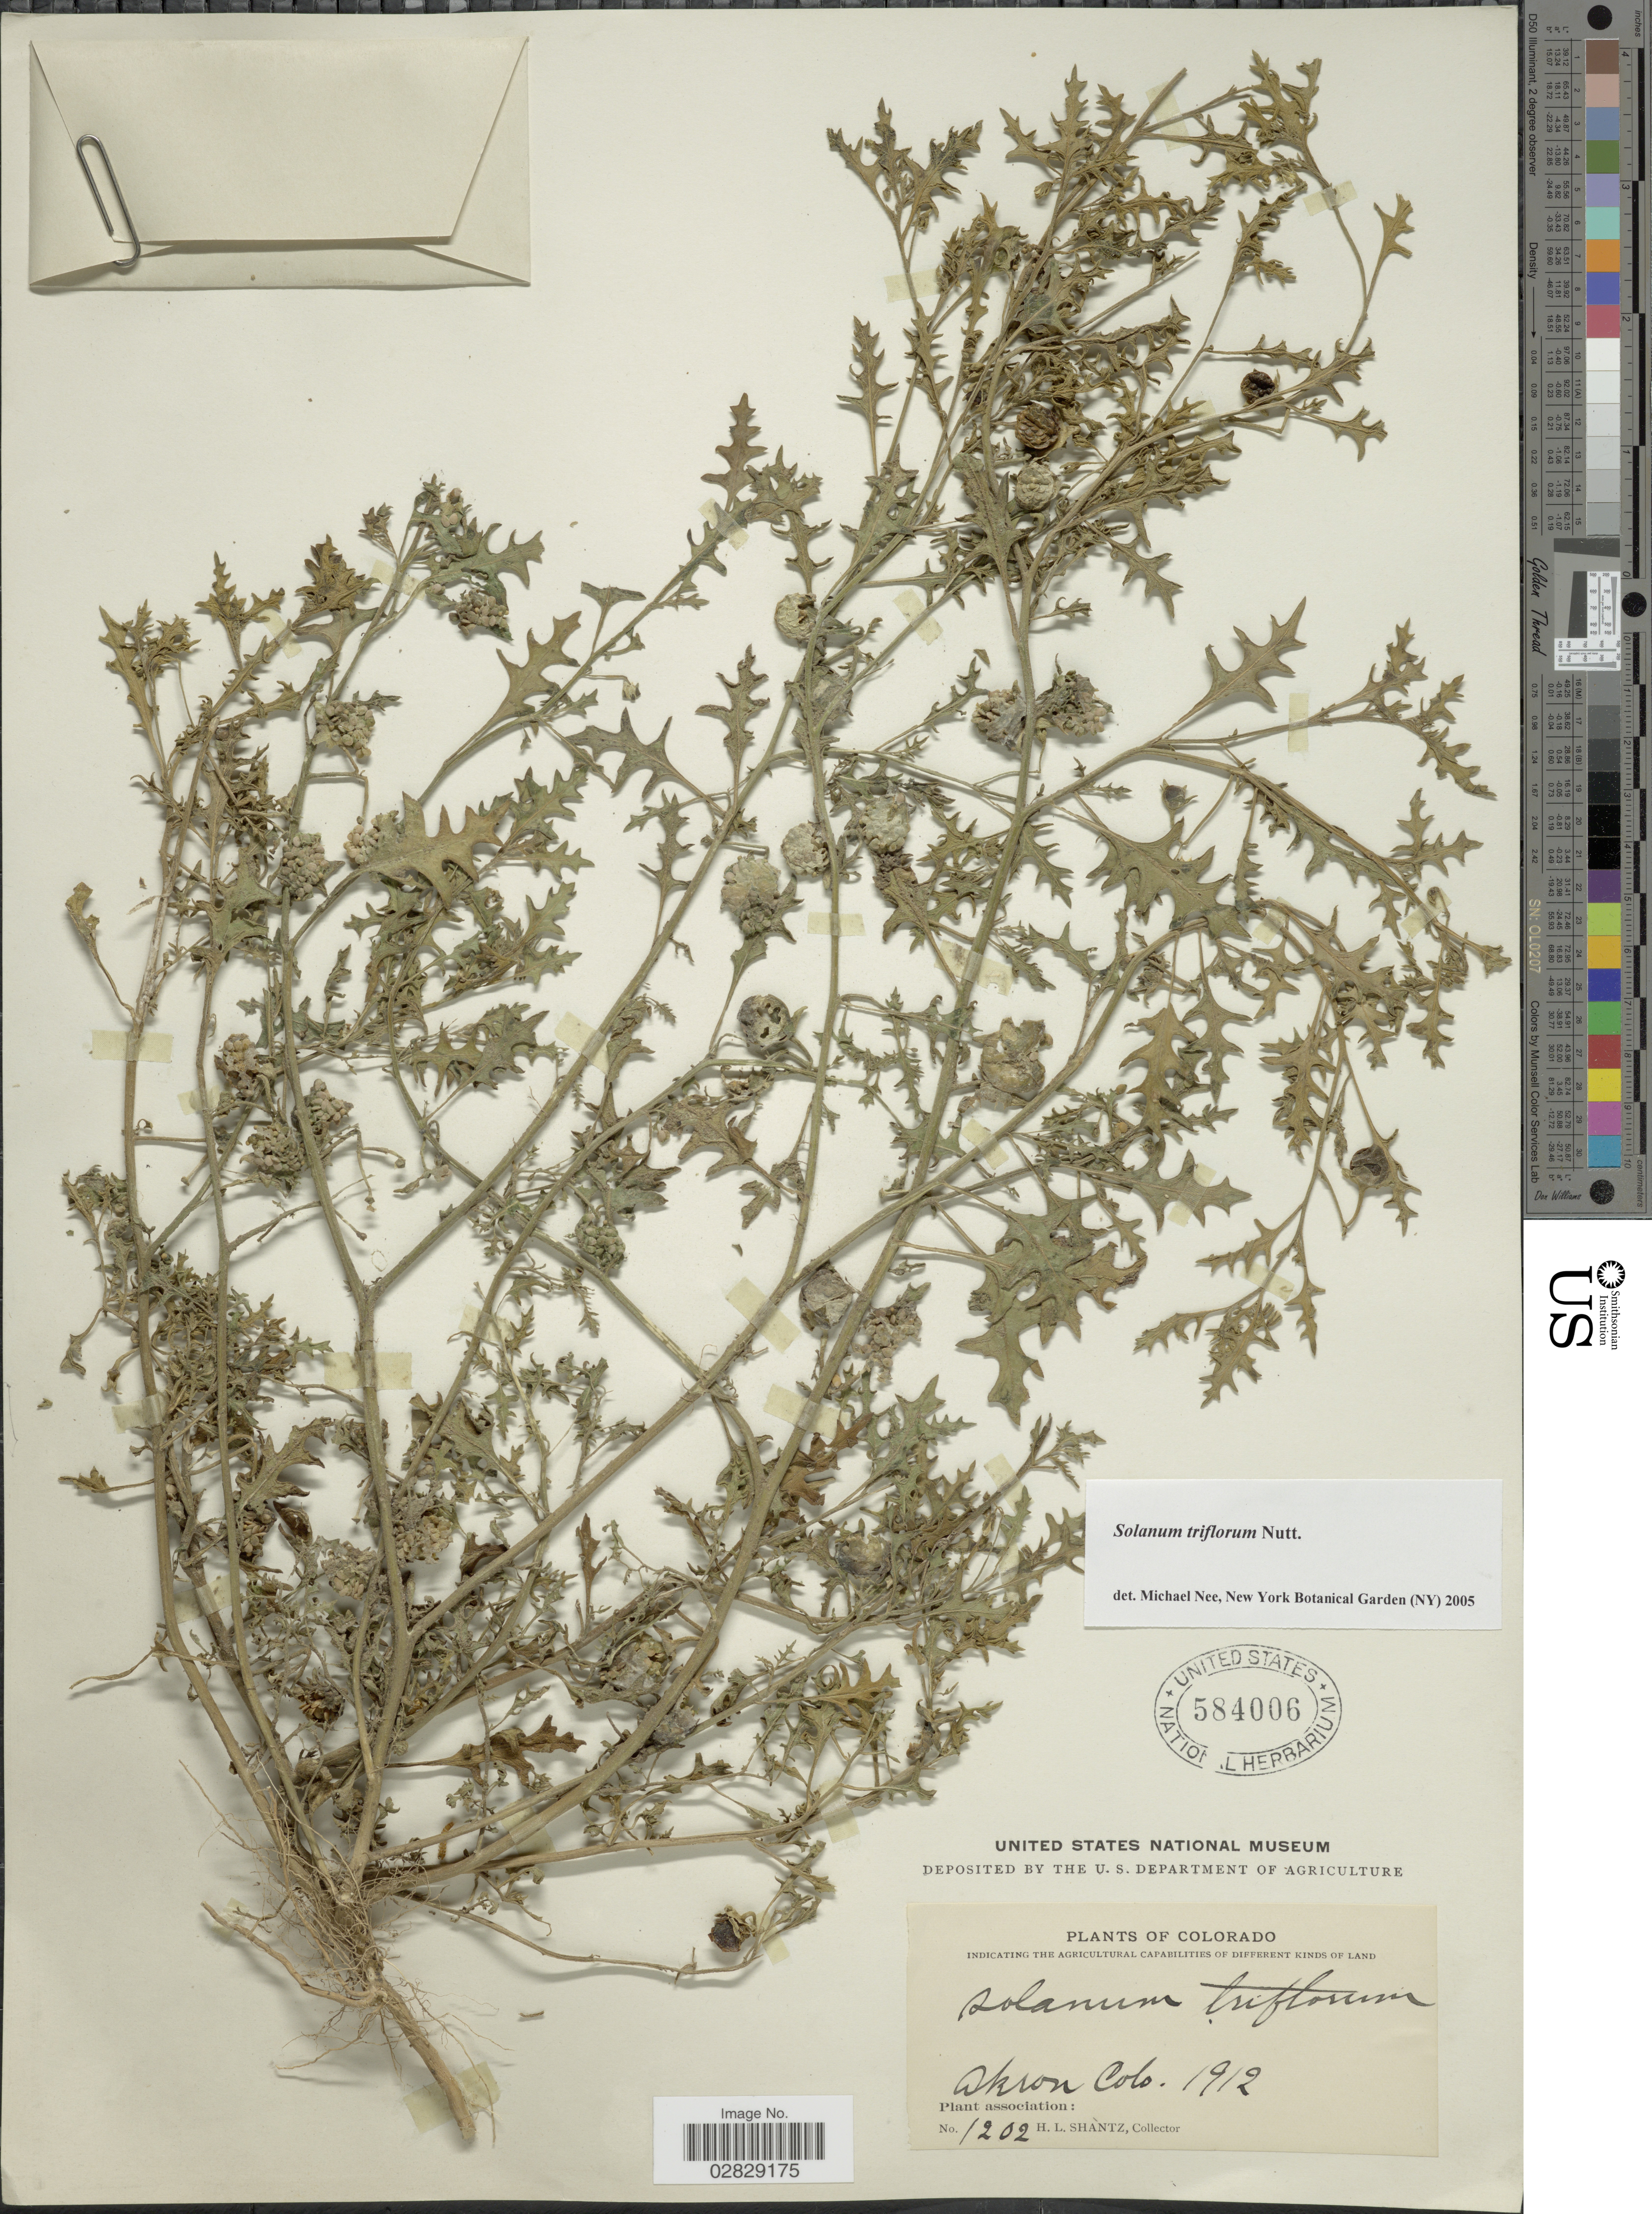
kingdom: Plantae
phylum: Tracheophyta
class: Magnoliopsida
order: Solanales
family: Solanaceae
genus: Solanum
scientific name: Solanum triflorum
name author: Nutt.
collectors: H. Shantz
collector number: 1202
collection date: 1912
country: United States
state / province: Colorado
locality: Akron Colo.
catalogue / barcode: US 584006